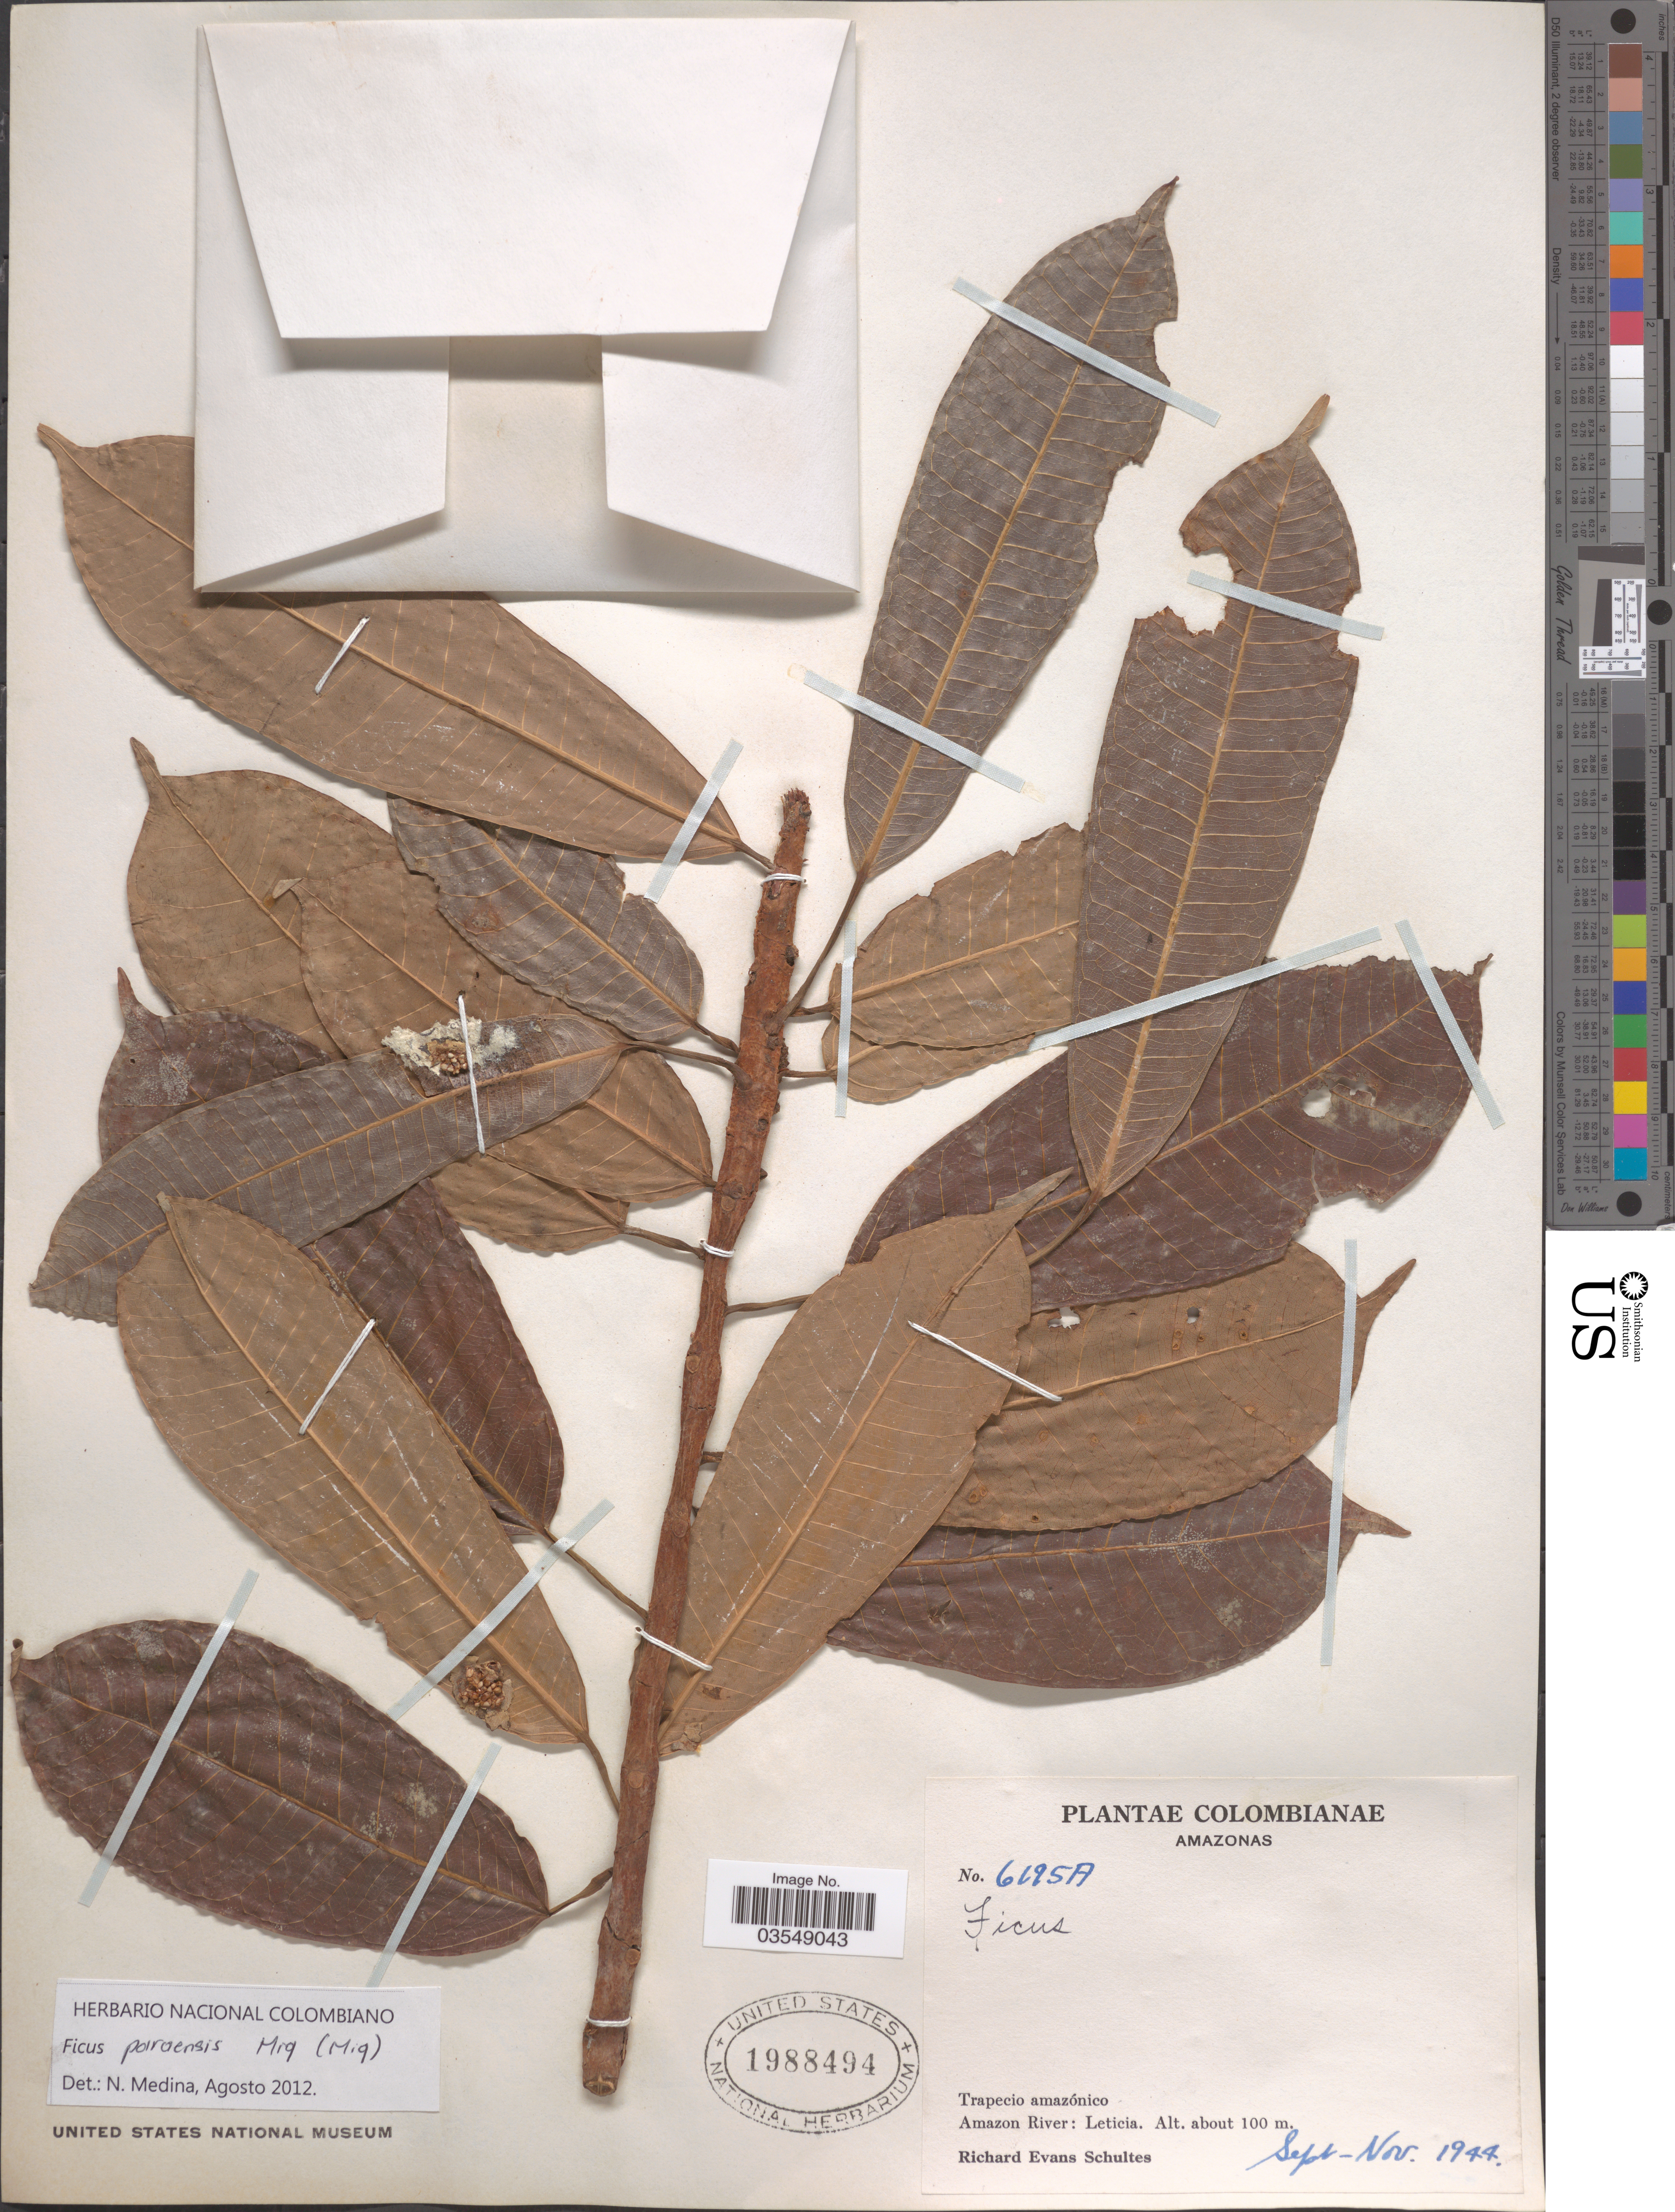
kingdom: Plantae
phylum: Tracheophyta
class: Magnoliopsida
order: Rosales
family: Moraceae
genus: Ficus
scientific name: Ficus paraensis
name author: (Miq.) Miq.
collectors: R. E. Schultes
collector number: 6195A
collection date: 1944-09/1944-11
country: Colombia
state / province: Amazônas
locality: Trapecio amazónico. Amazon River: Leticia.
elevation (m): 100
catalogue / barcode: US 1988494